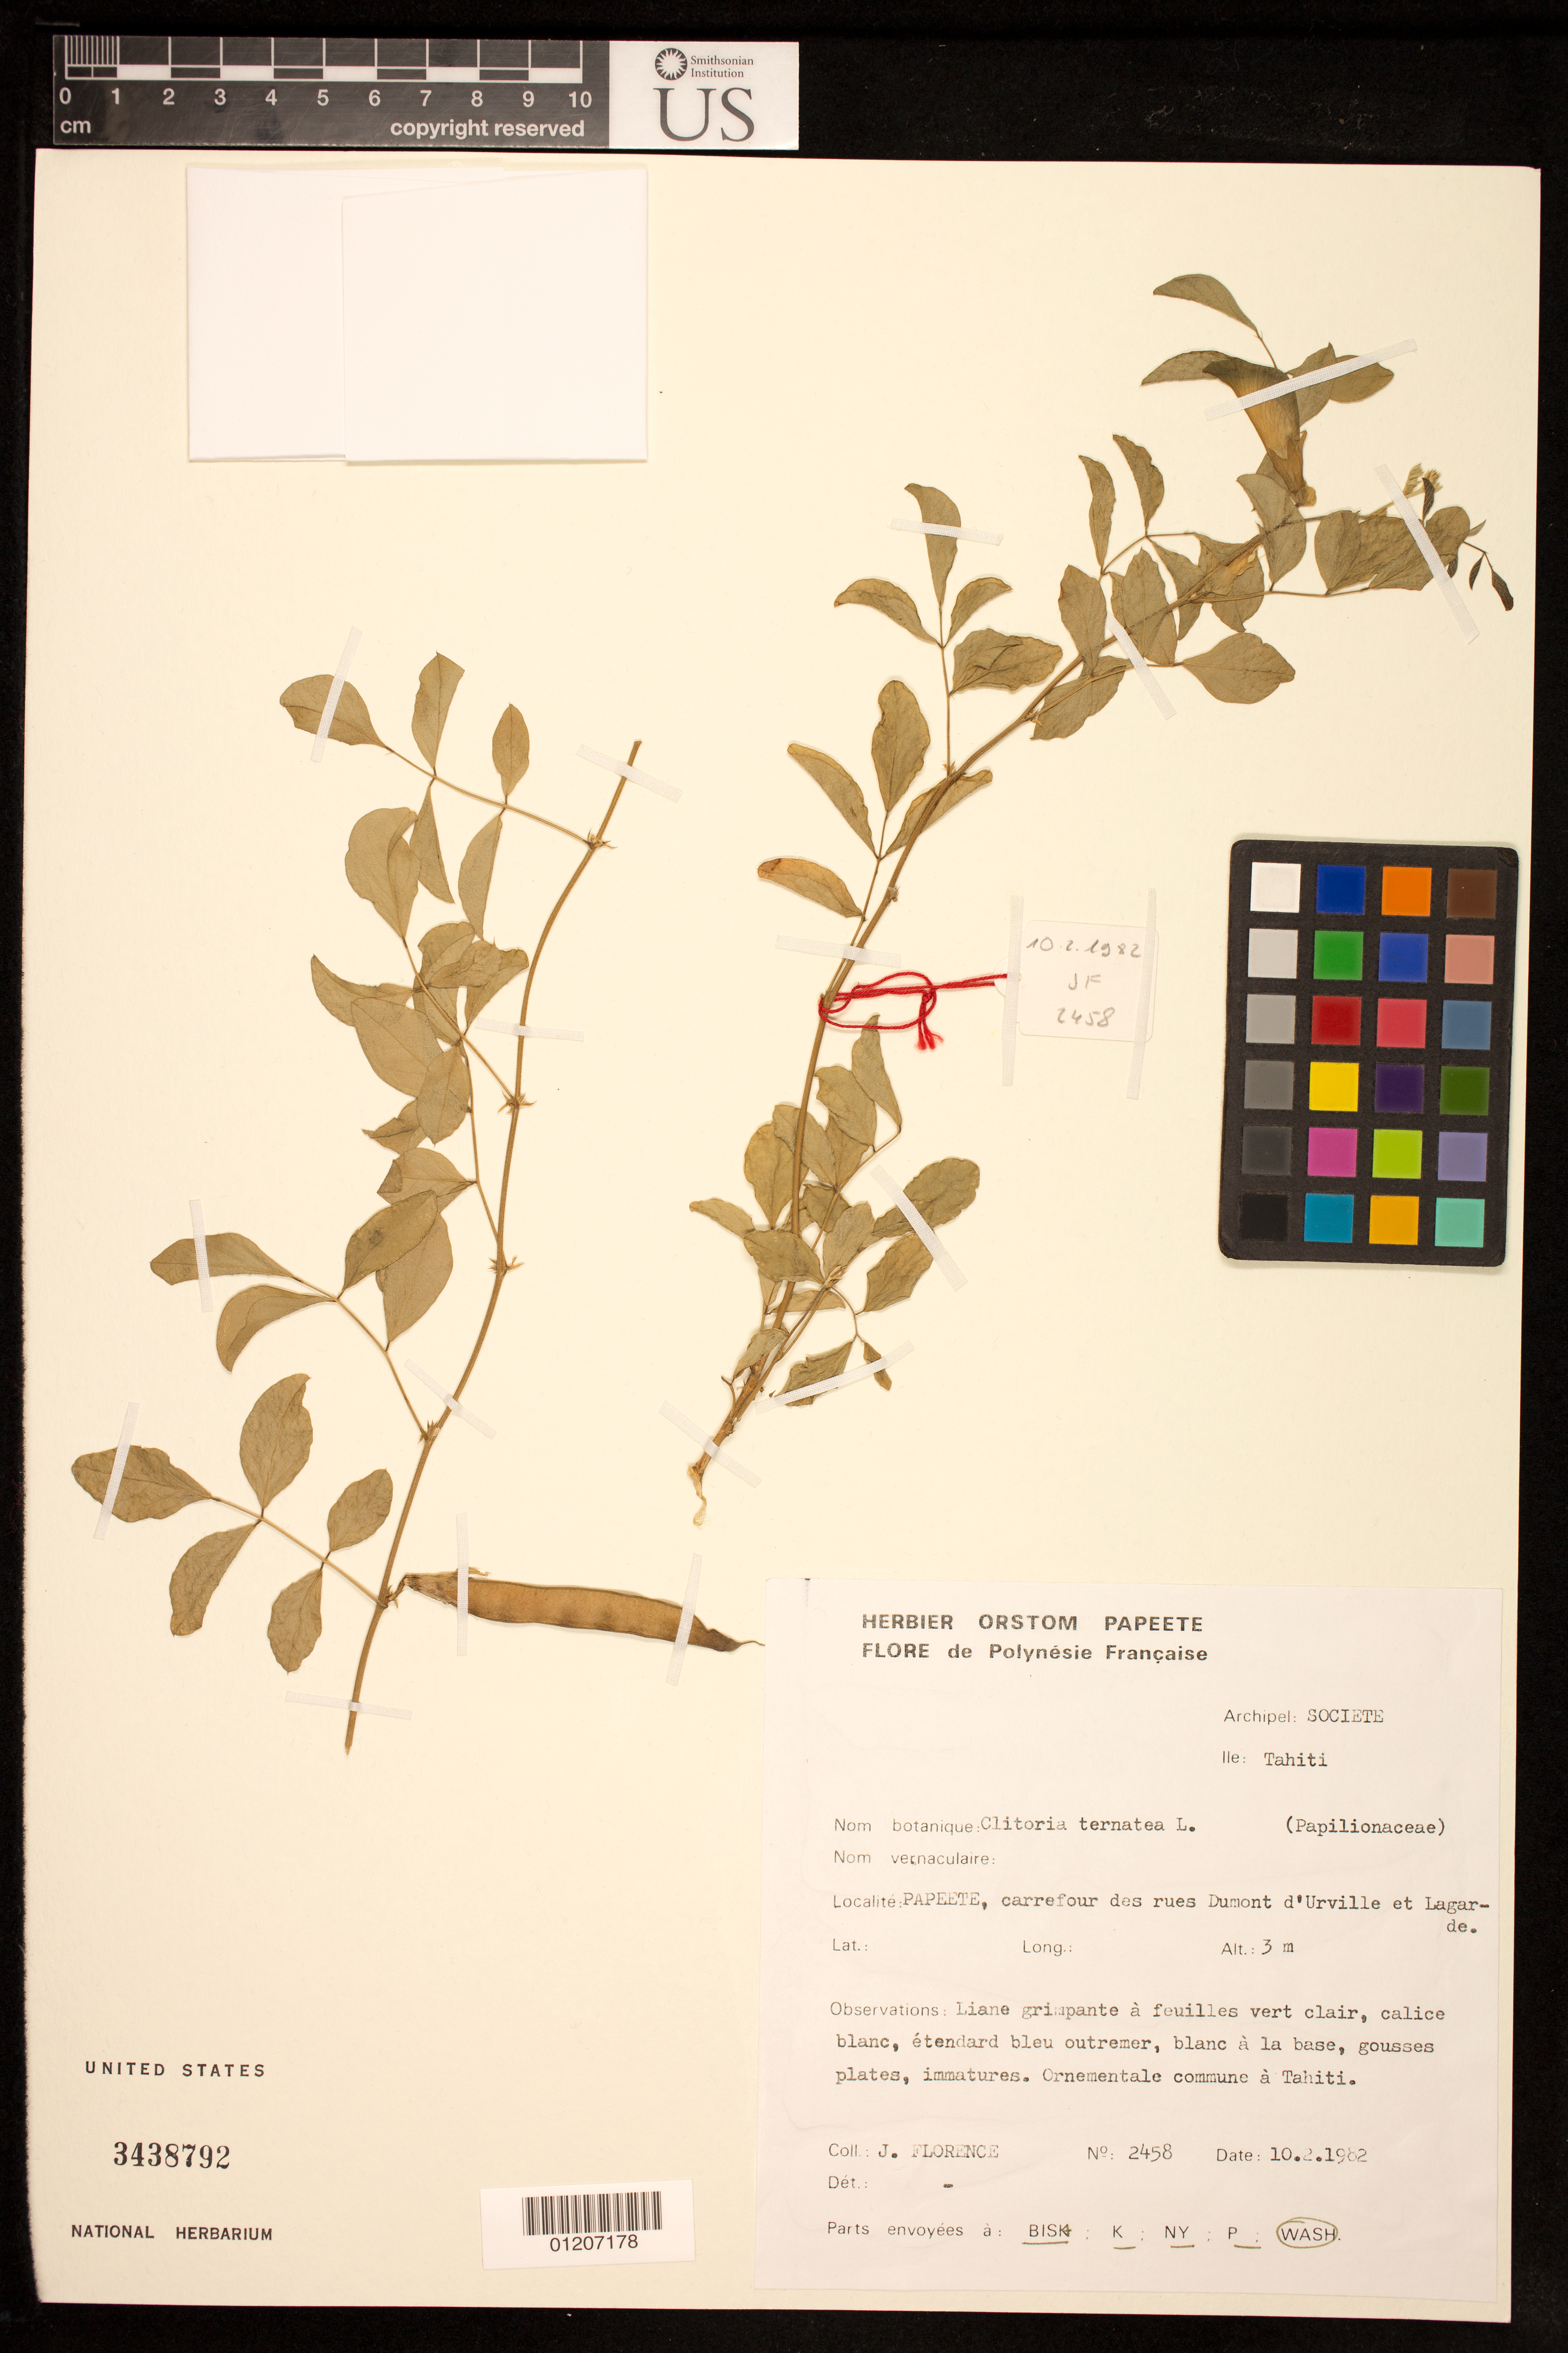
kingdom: Plantae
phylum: Tracheophyta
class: Magnoliopsida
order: Fabales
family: Fabaceae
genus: Clitoria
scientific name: Clitoria ternatea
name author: L.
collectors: J. Florence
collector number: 2458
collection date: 1982-02-02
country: French Polynesia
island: Tahiti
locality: Papeete, carrefour des rues Dumont d'Urville et Lagarde.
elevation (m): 3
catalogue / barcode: US 3438792